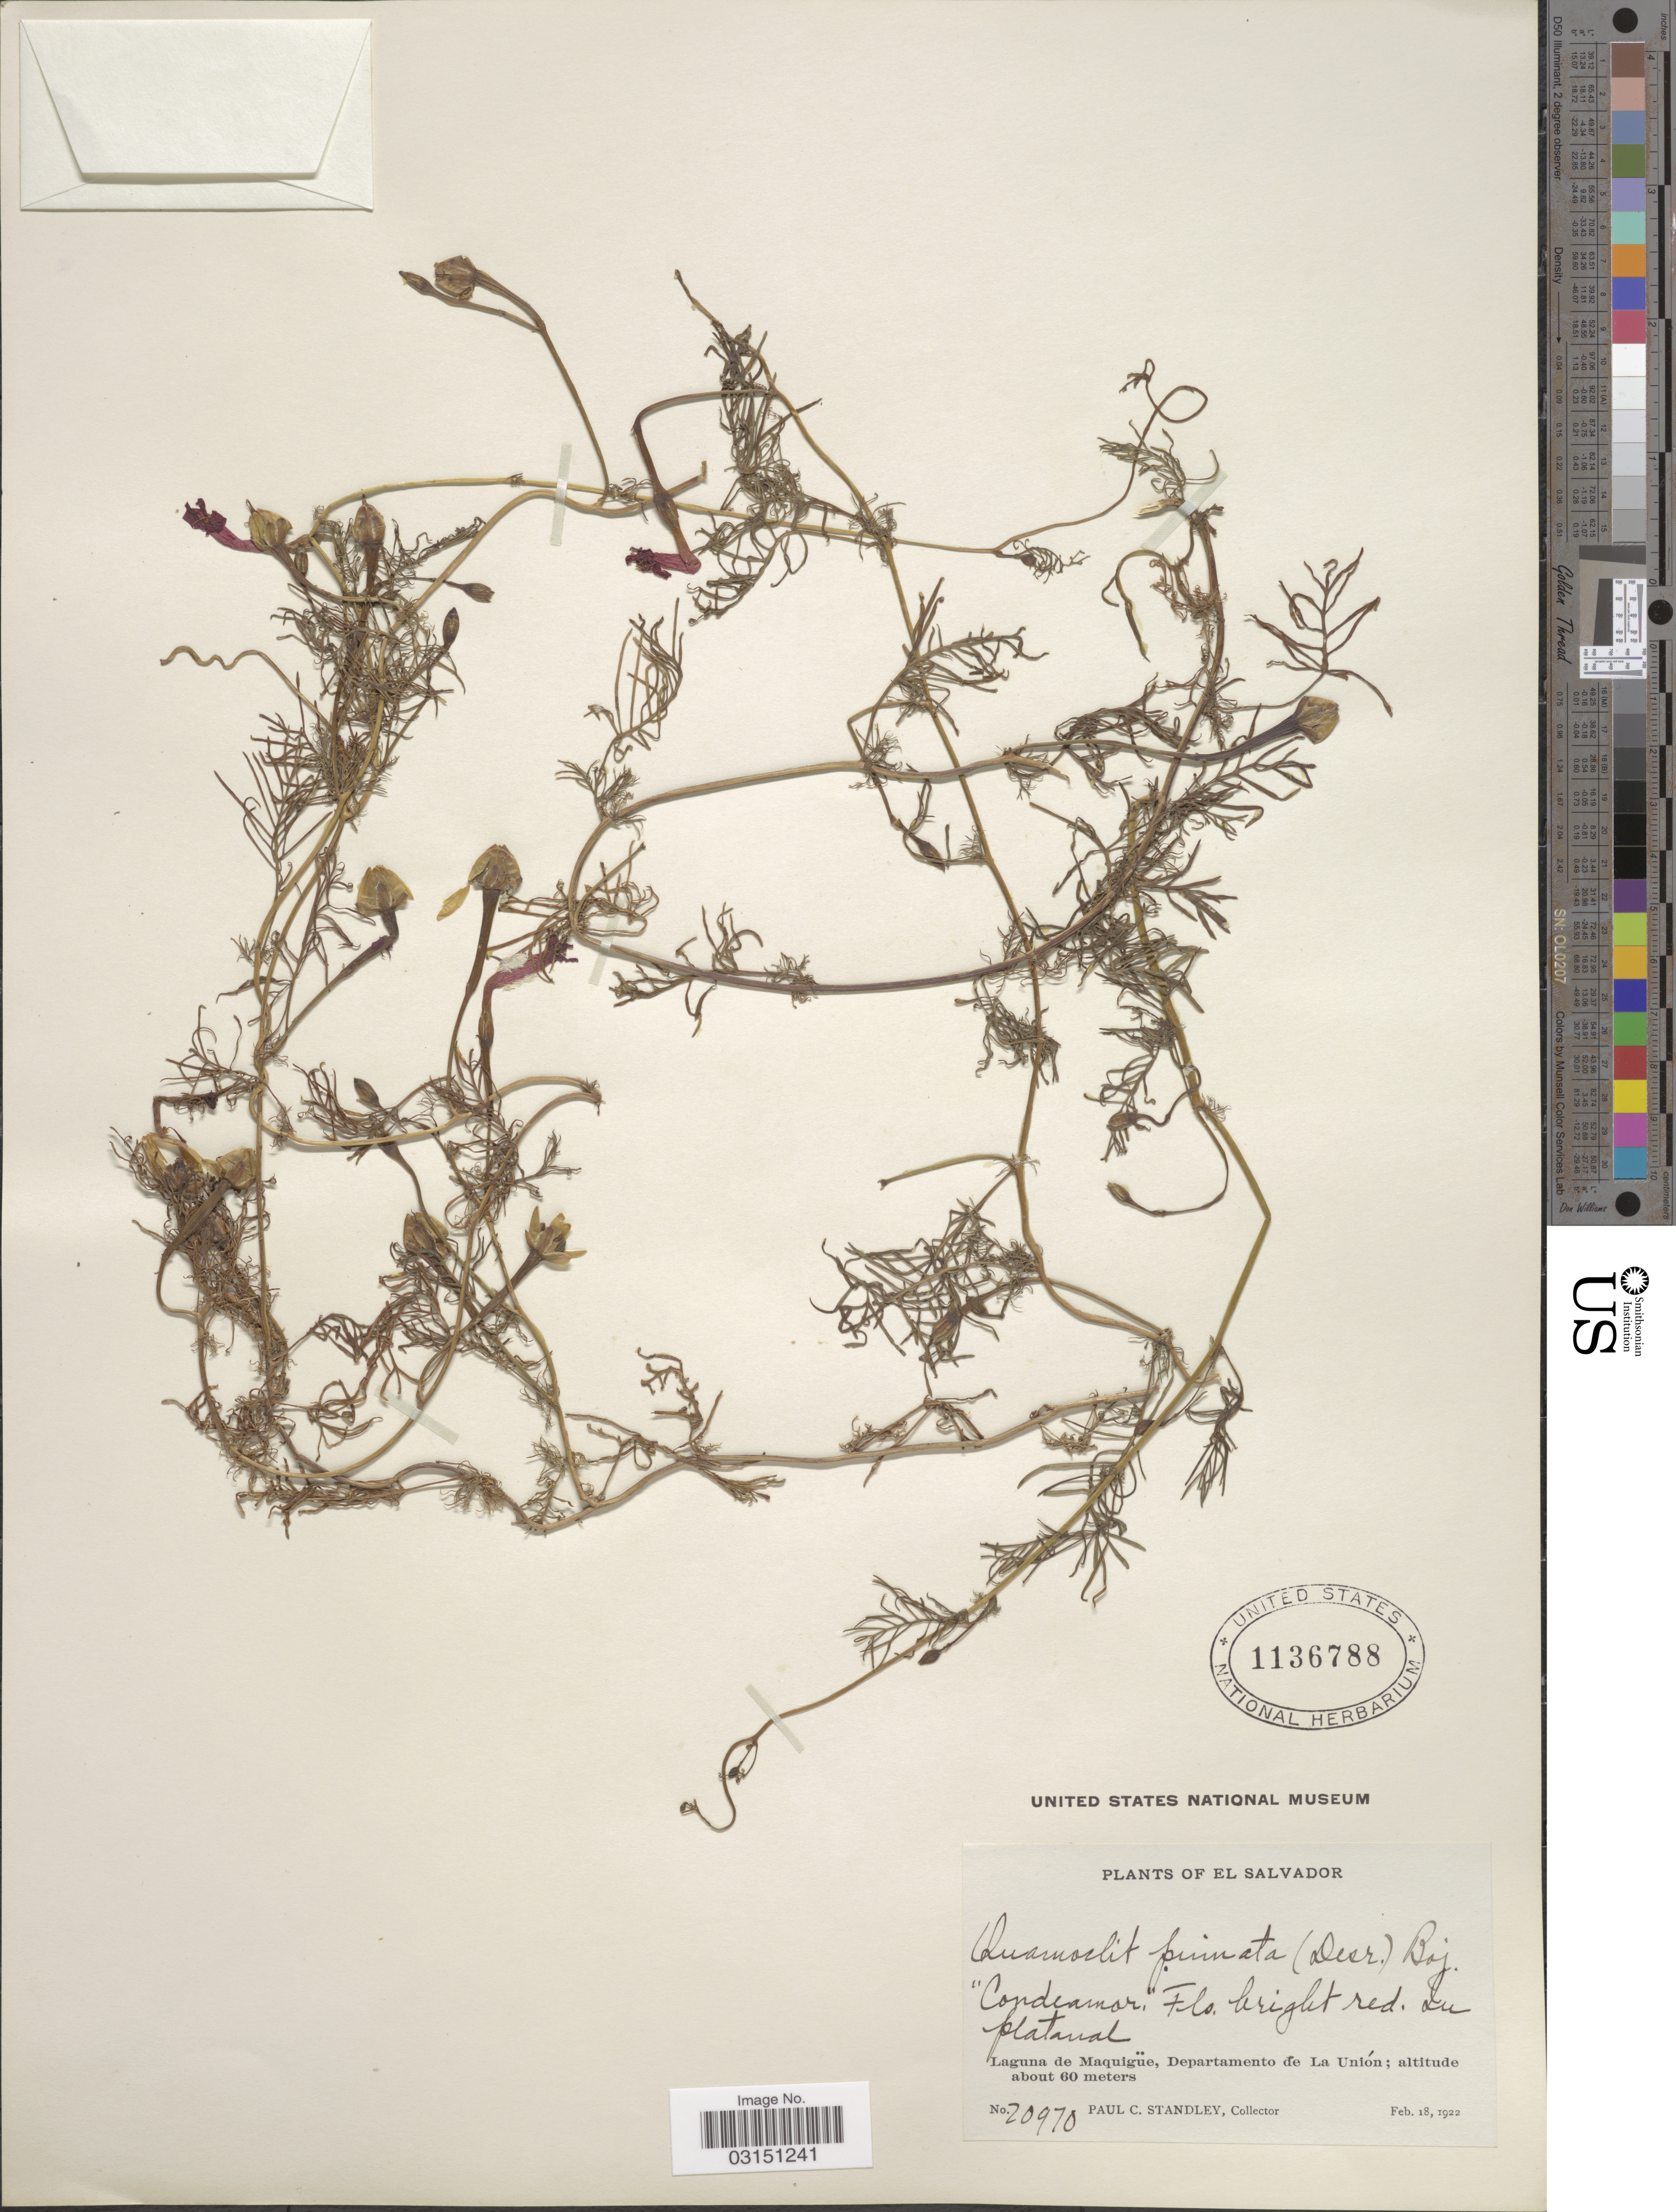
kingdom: Plantae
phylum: Tracheophyta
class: Magnoliopsida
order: Solanales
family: Convolvulaceae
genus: Ipomoea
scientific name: Ipomoea quamoclit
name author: L.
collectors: P. C. Standley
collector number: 20970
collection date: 1922-02-18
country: El Salvador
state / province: La Union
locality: Laguna de Maquigüe, Departamento de La Unión.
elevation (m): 60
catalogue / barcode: US 1136788